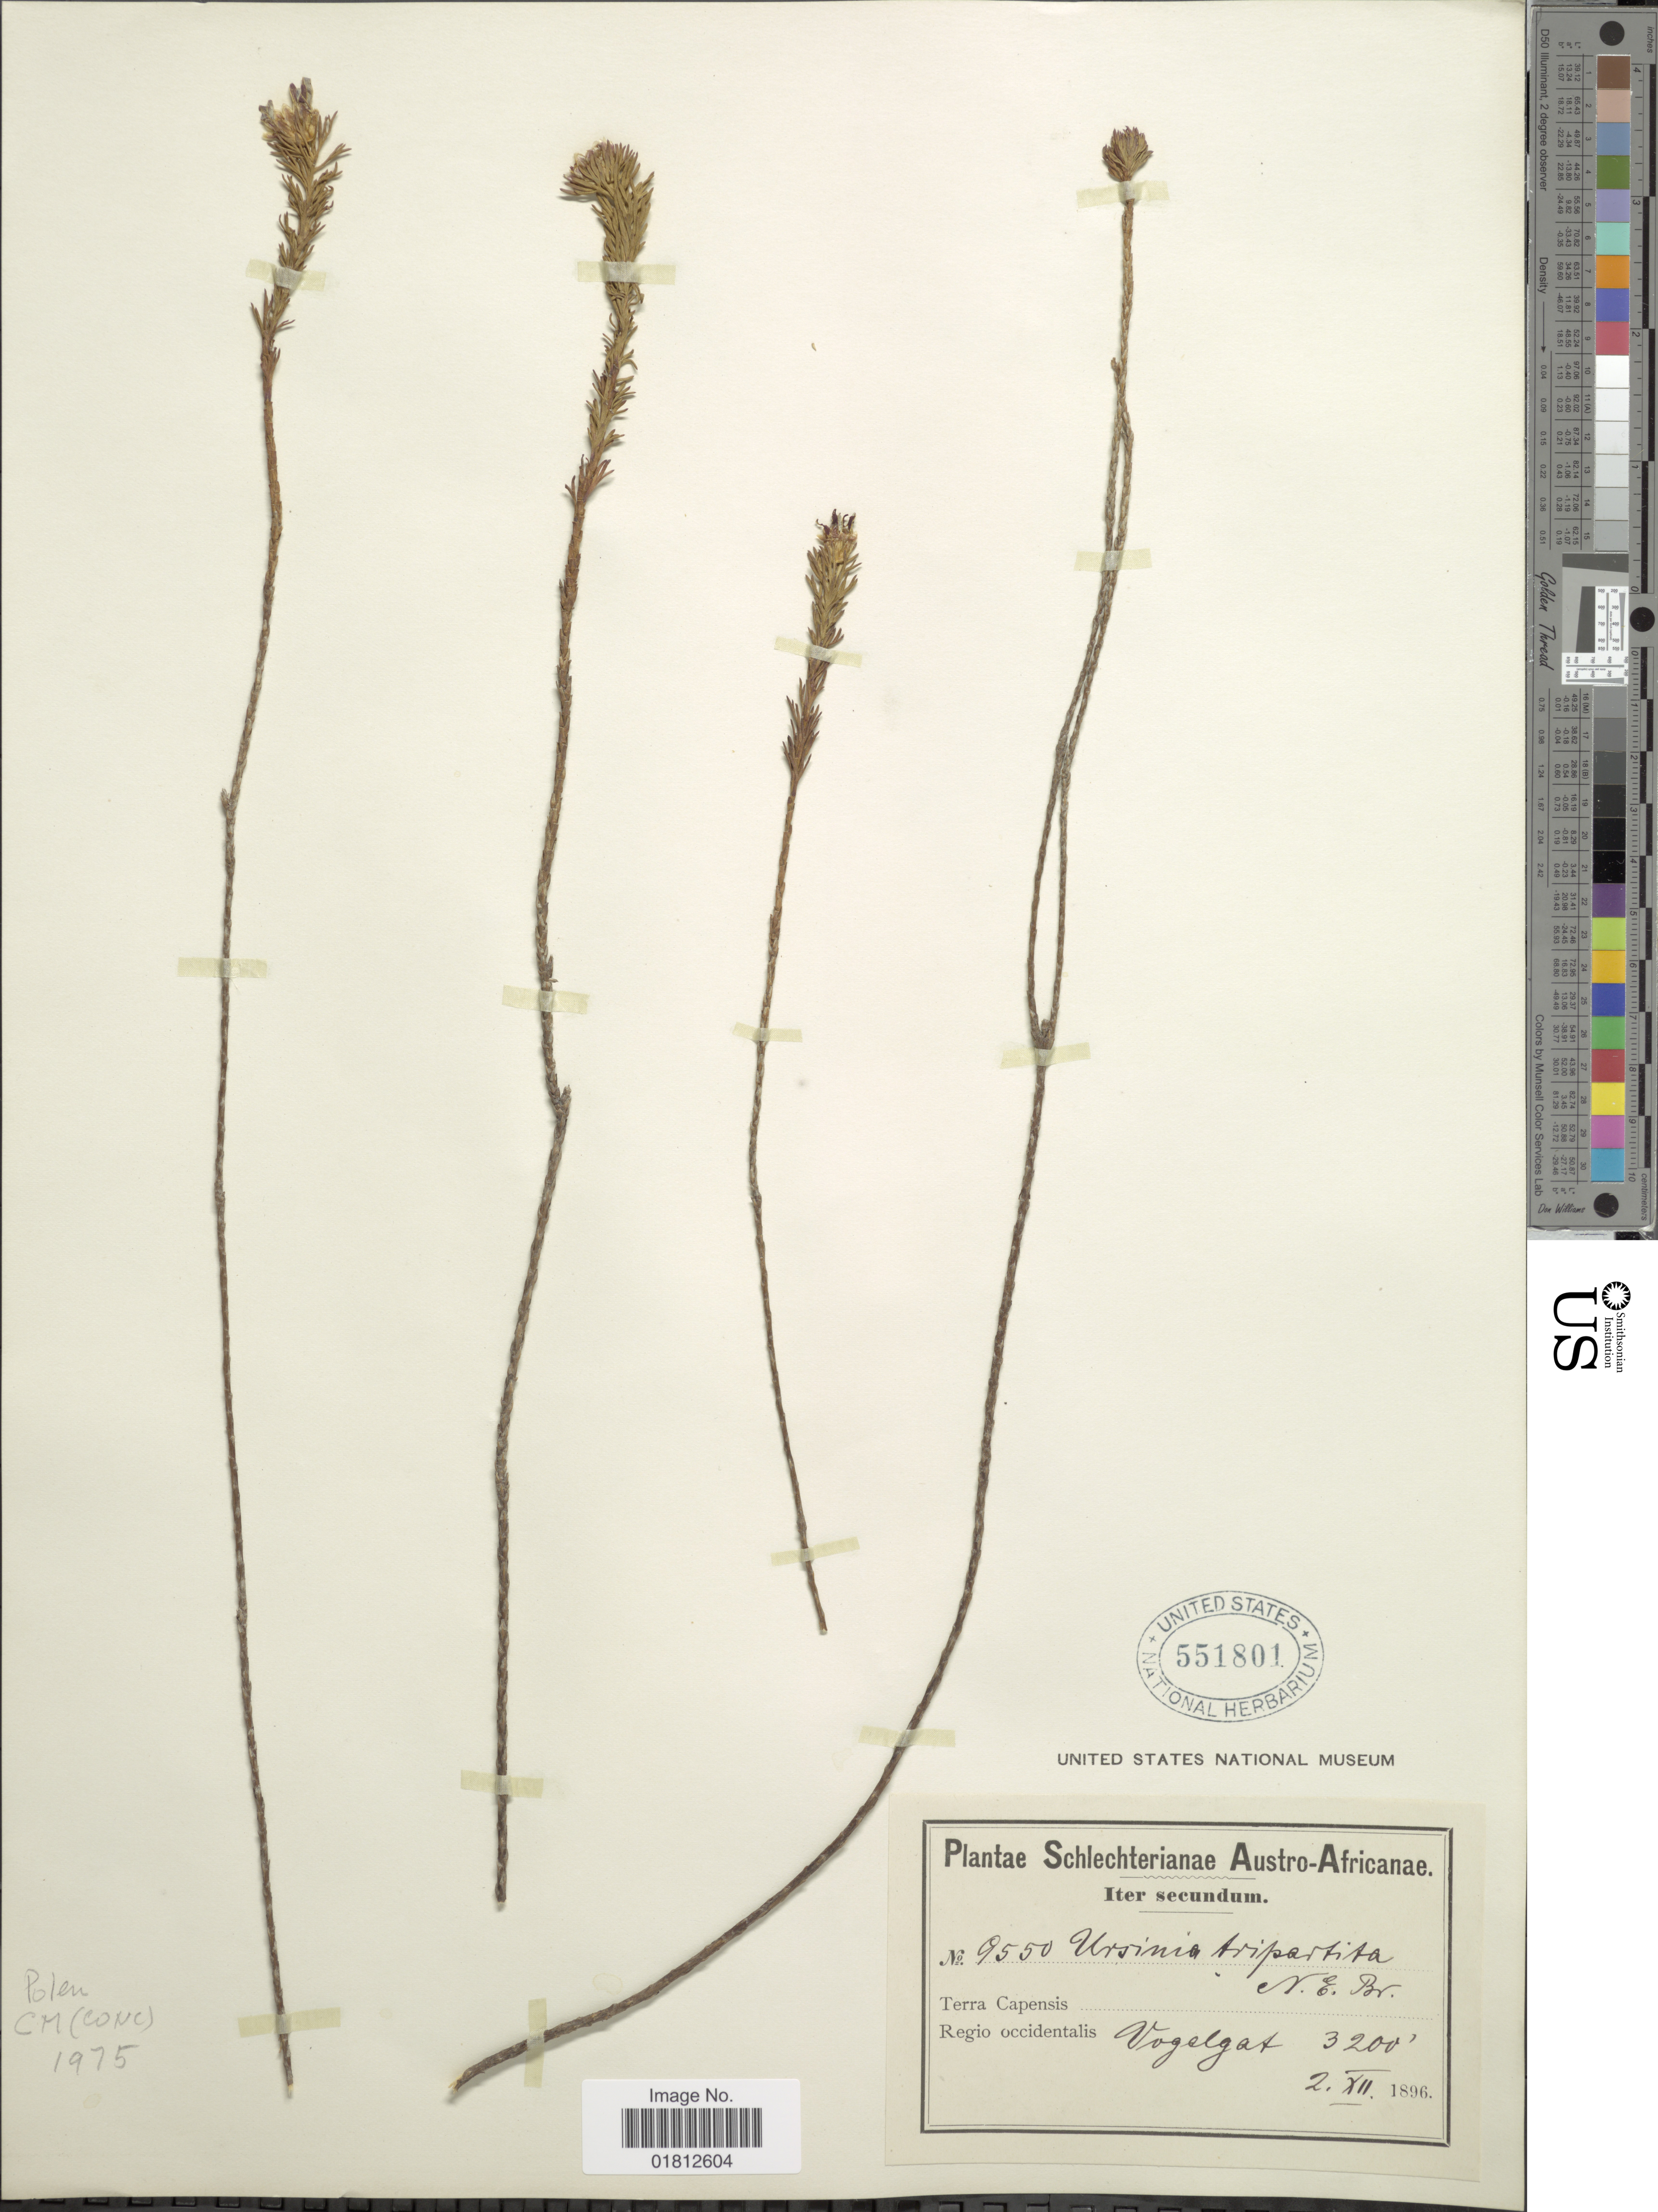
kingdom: Plantae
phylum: Tracheophyta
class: Magnoliopsida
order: Asterales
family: Asteraceae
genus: Ursinia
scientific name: Ursinia tripartita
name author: N.E. Br.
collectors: Schlechter, --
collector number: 9550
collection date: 1896-12-02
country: South Africa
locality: Austro-Africanae, Vogelgat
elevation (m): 975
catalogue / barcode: US 551801